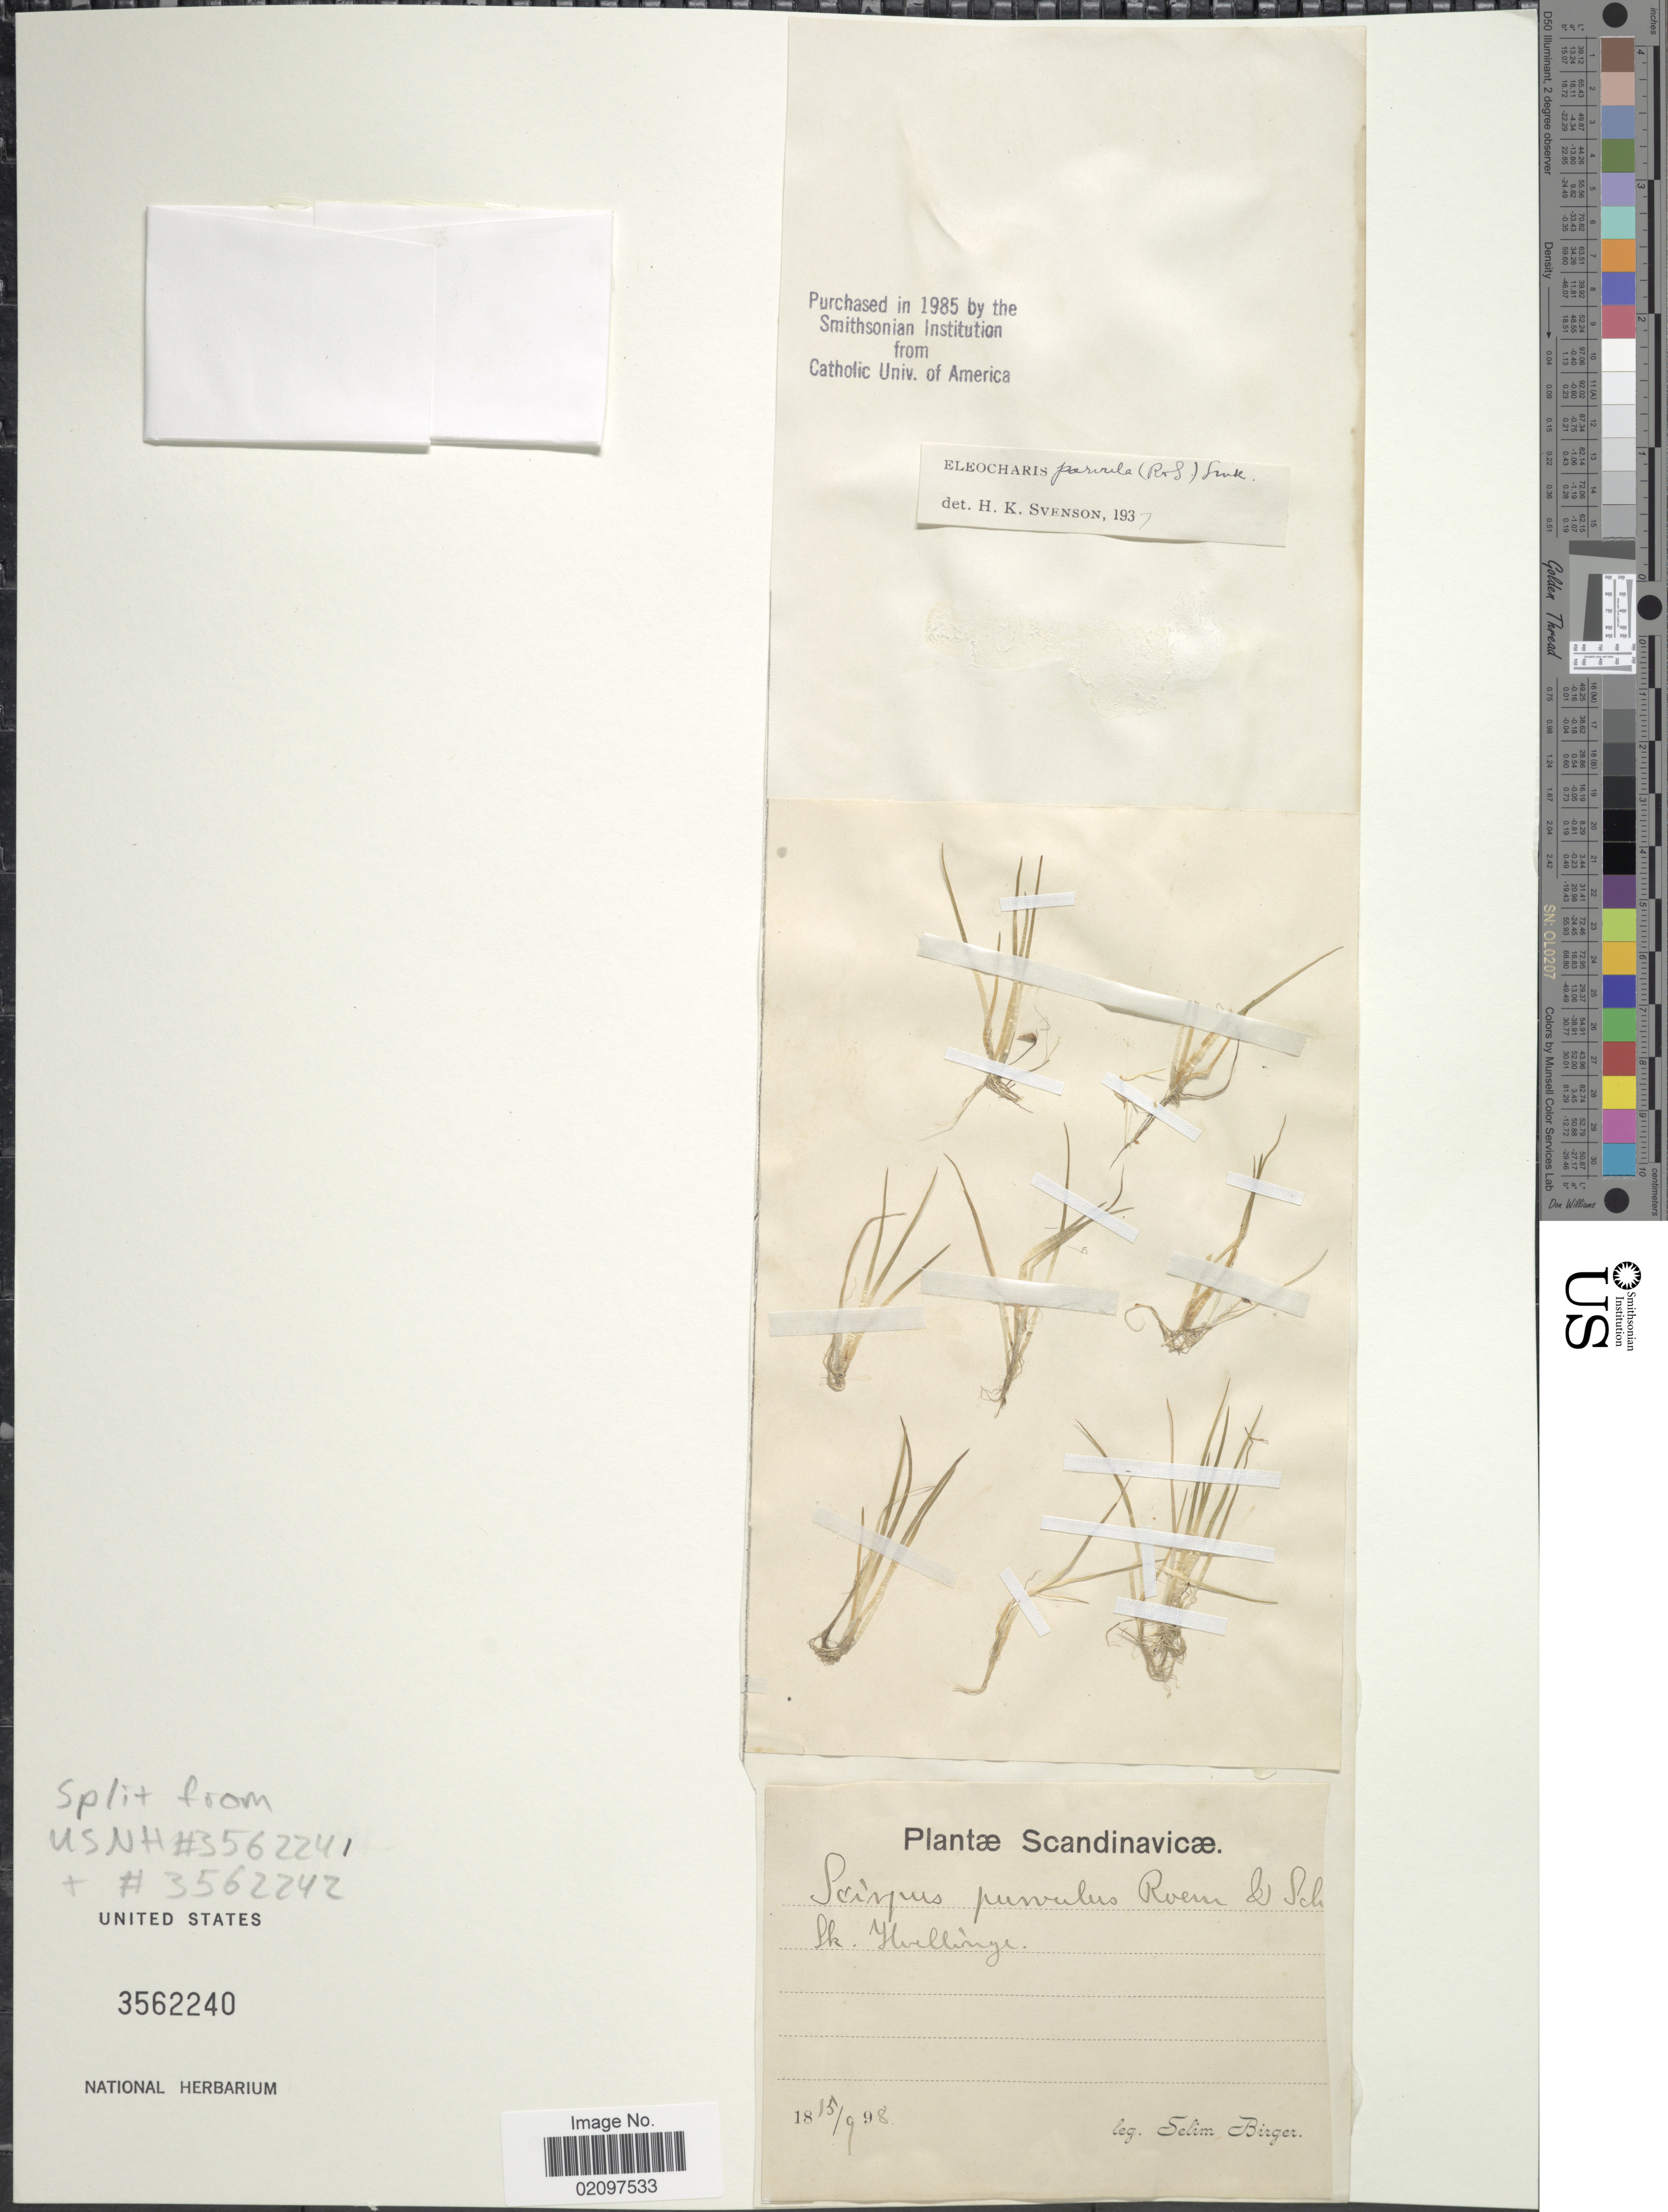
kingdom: Plantae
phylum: Tracheophyta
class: Liliopsida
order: Poales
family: Cyperaceae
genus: Eleocharis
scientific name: Eleocharis parvula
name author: (Roem. & Schult.) Link ex Williams et al.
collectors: S. Birger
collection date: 1898-09-15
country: Sweden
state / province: Skåne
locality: Sk. Hvellinge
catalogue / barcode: US 3562240